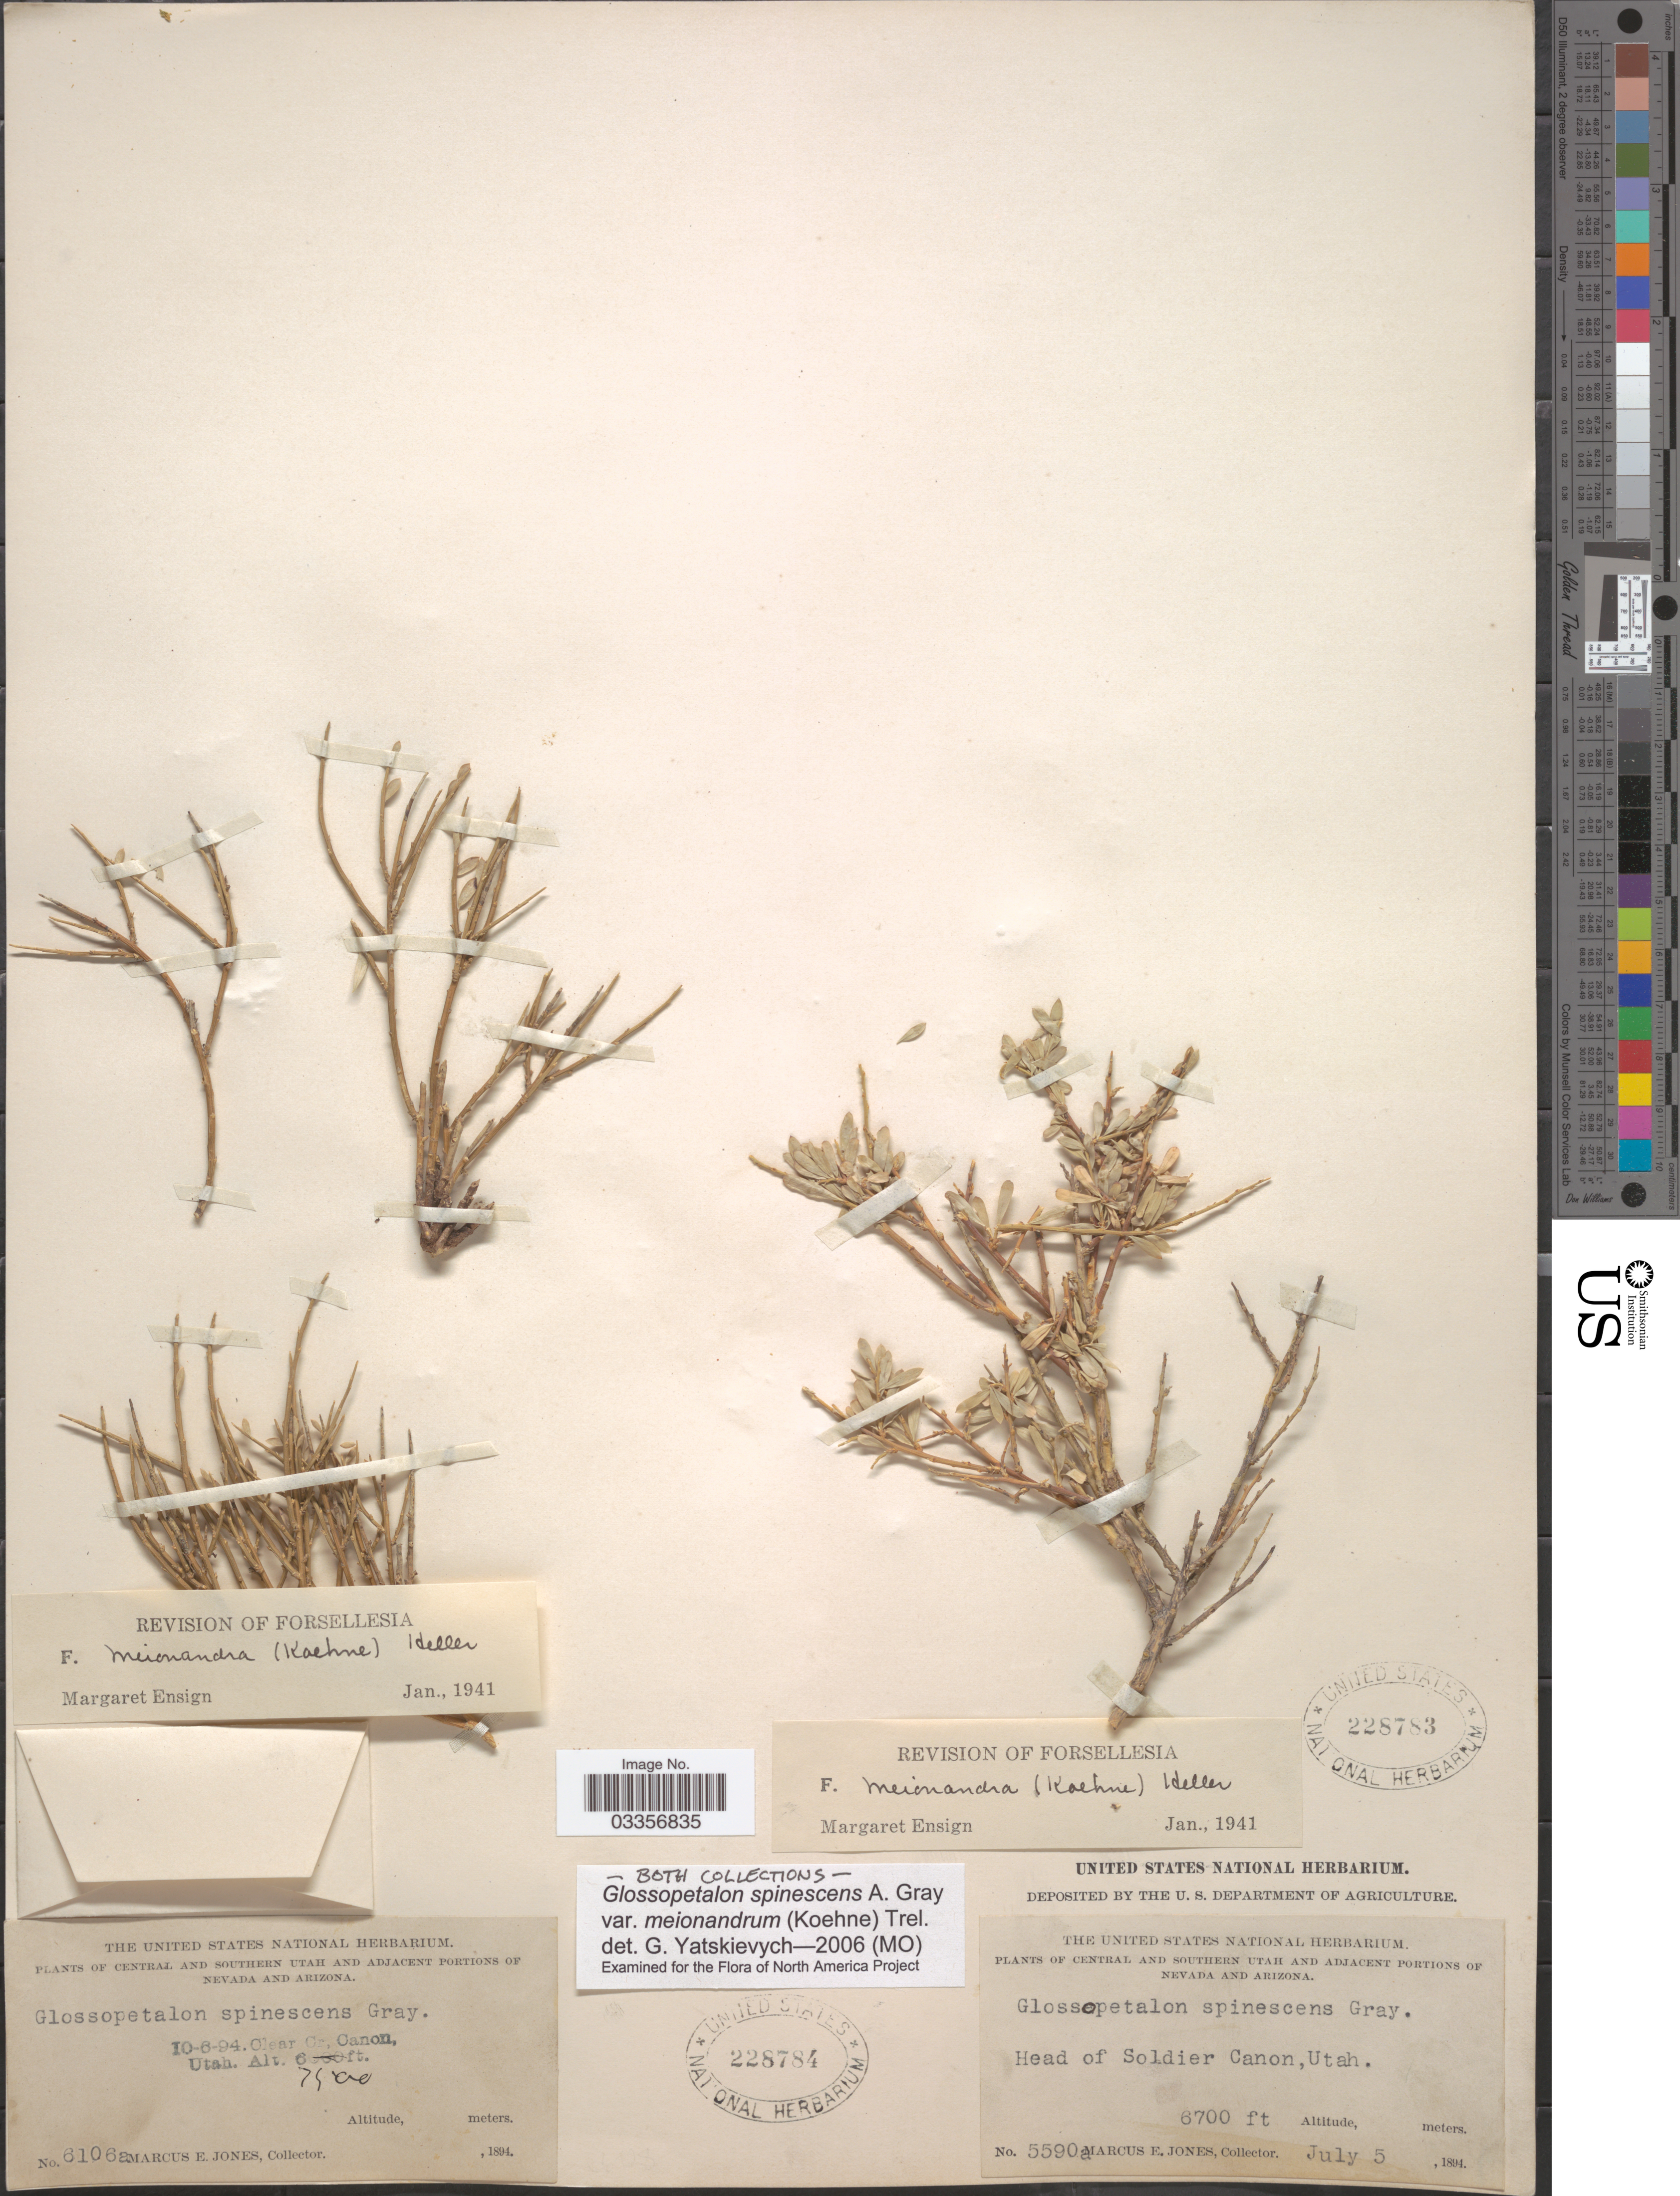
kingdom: Plantae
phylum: Tracheophyta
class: Magnoliopsida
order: Crossosomatales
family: Crossosomataceae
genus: Glossopetalon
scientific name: Glossopetalon spinescens var. meionandrum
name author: (Koehne) Trel.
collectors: M. E. Jones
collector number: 6106a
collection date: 1894-06-10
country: United States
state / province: Utah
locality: Central and Southern Utah, Clear Cr, Canon.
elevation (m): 2286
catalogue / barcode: US 228784